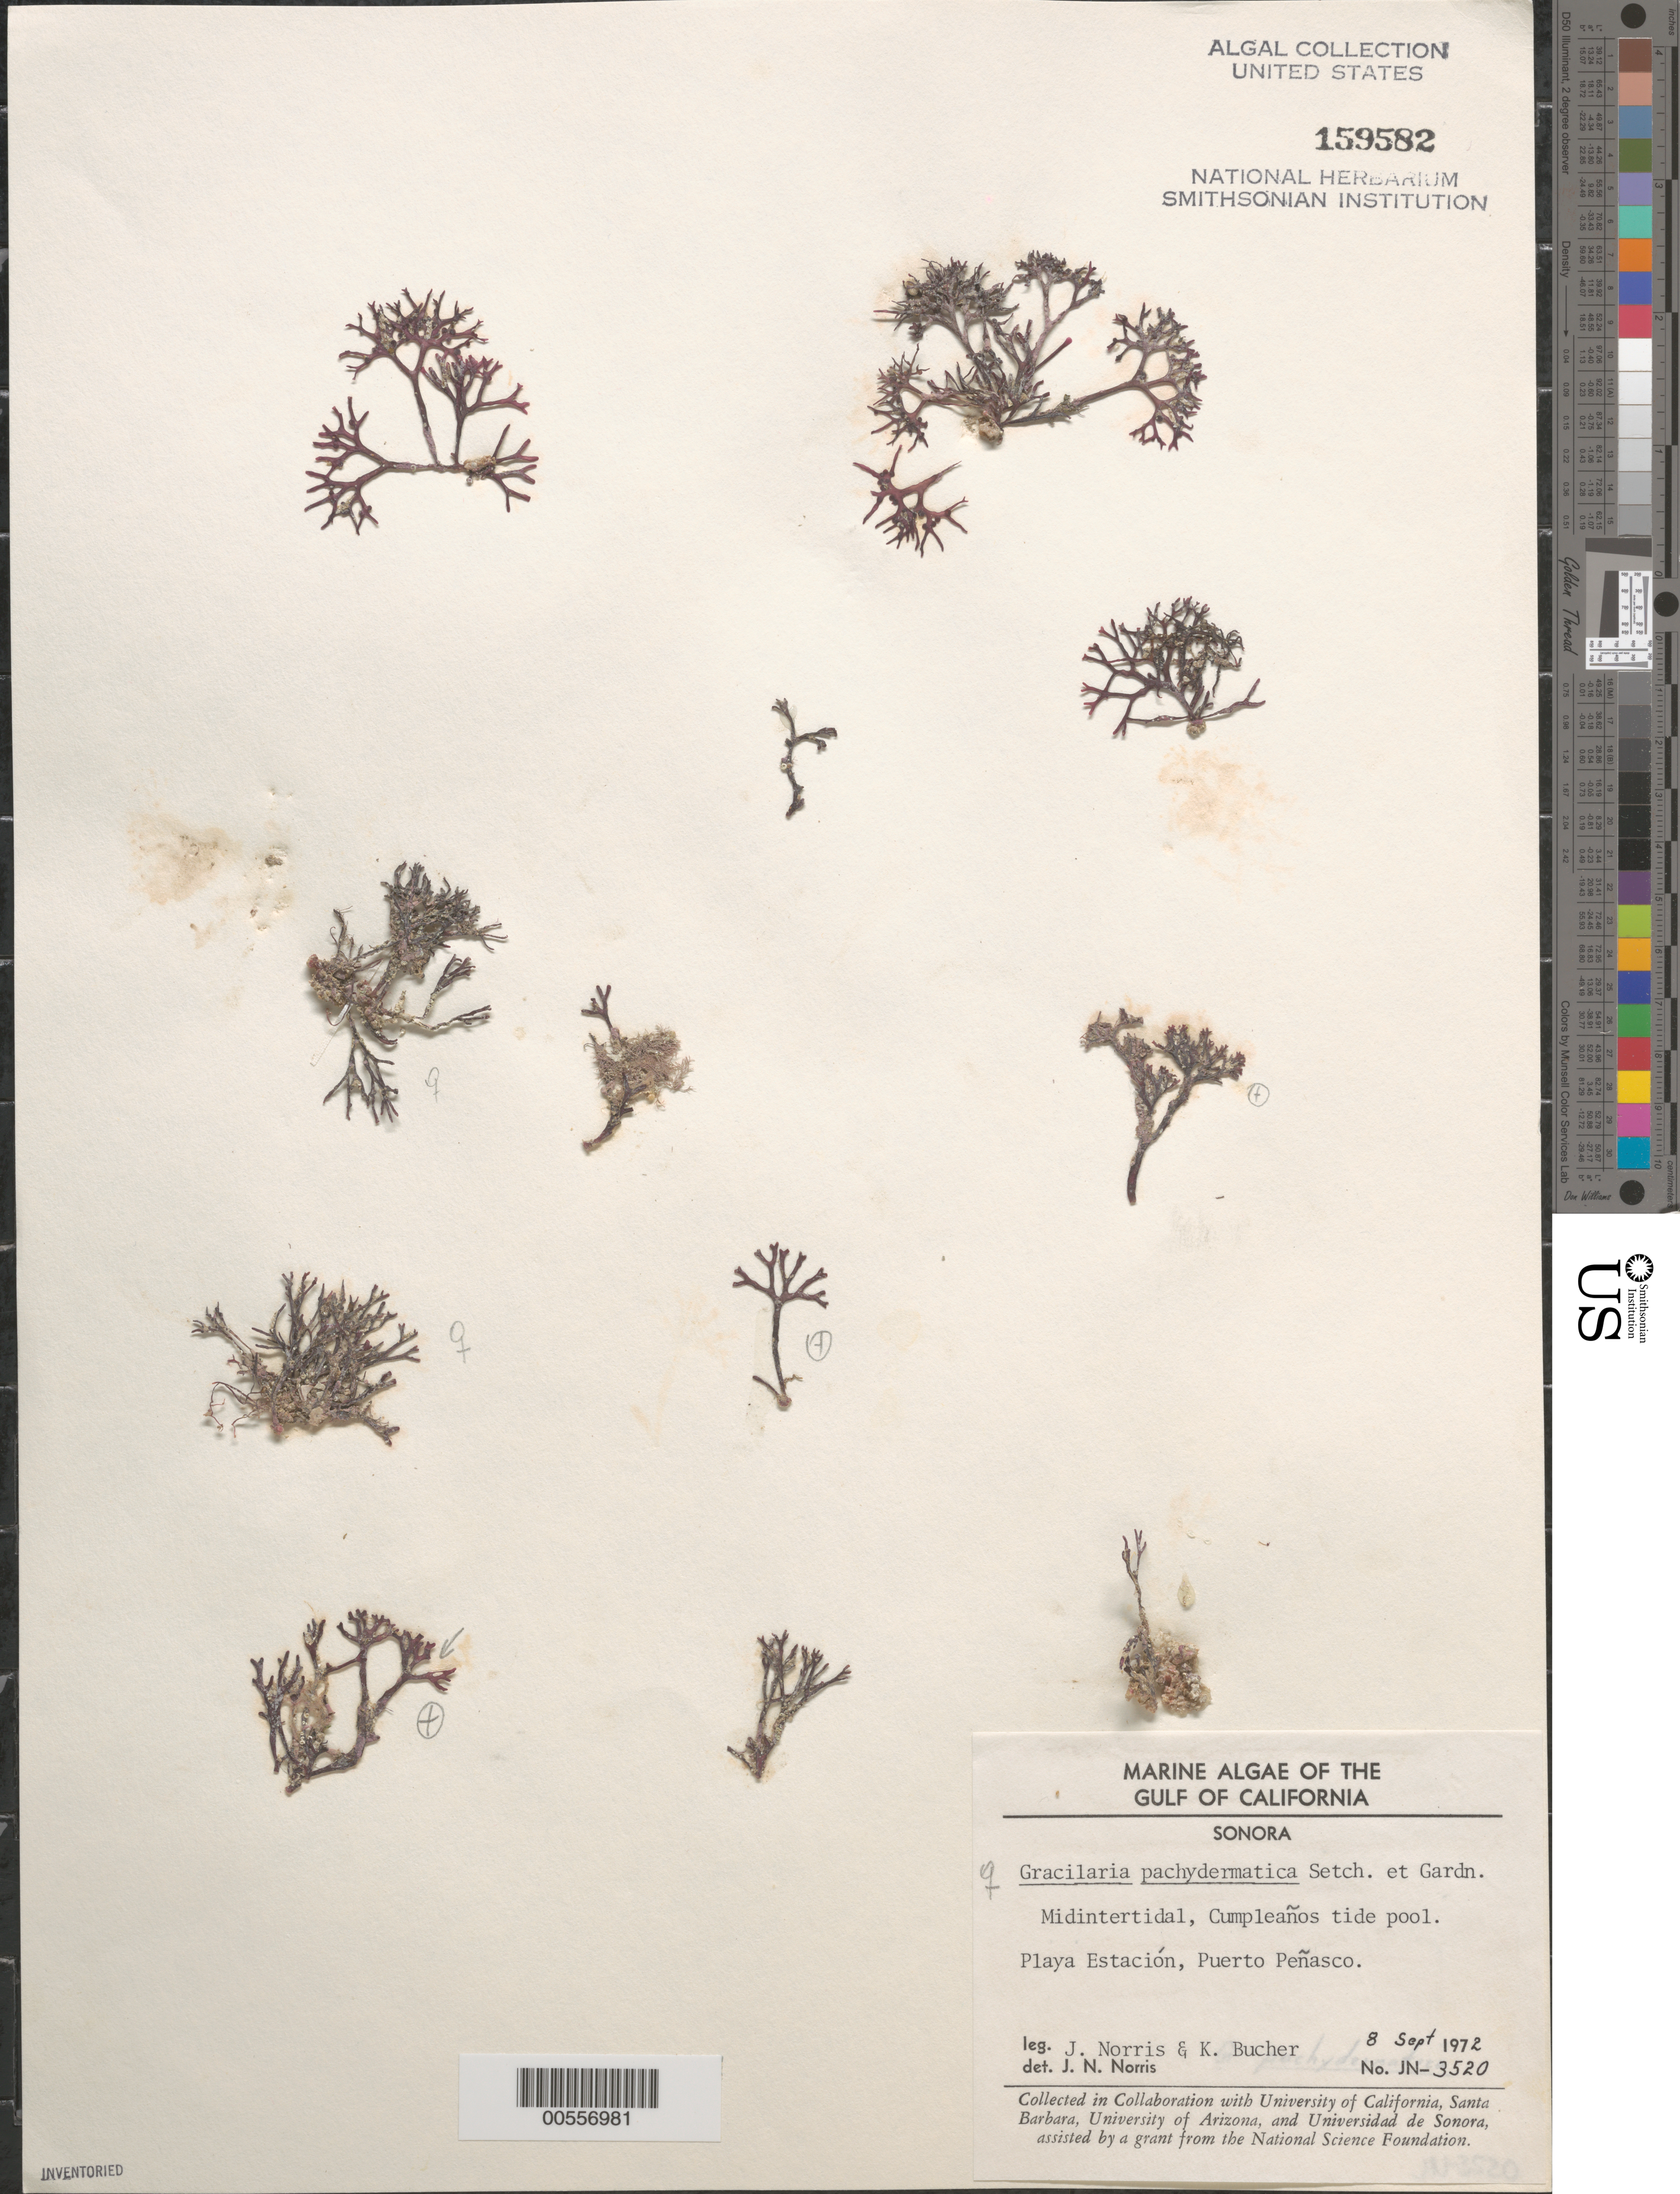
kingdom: Plantae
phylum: Rhodophyta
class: Florideophyceae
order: Gracilariales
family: Gracilariaceae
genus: Gracilaria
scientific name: Gracilaria pachydermatica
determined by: Norris, James N.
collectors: J. N. Norris & K. E. Bucher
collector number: JN-3520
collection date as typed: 08 Sep 1972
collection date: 1972-09-08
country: Mexico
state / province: Sonora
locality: Playa Estacion, Puerto Penasco, Cumpleanos tide pool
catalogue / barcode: US 159582